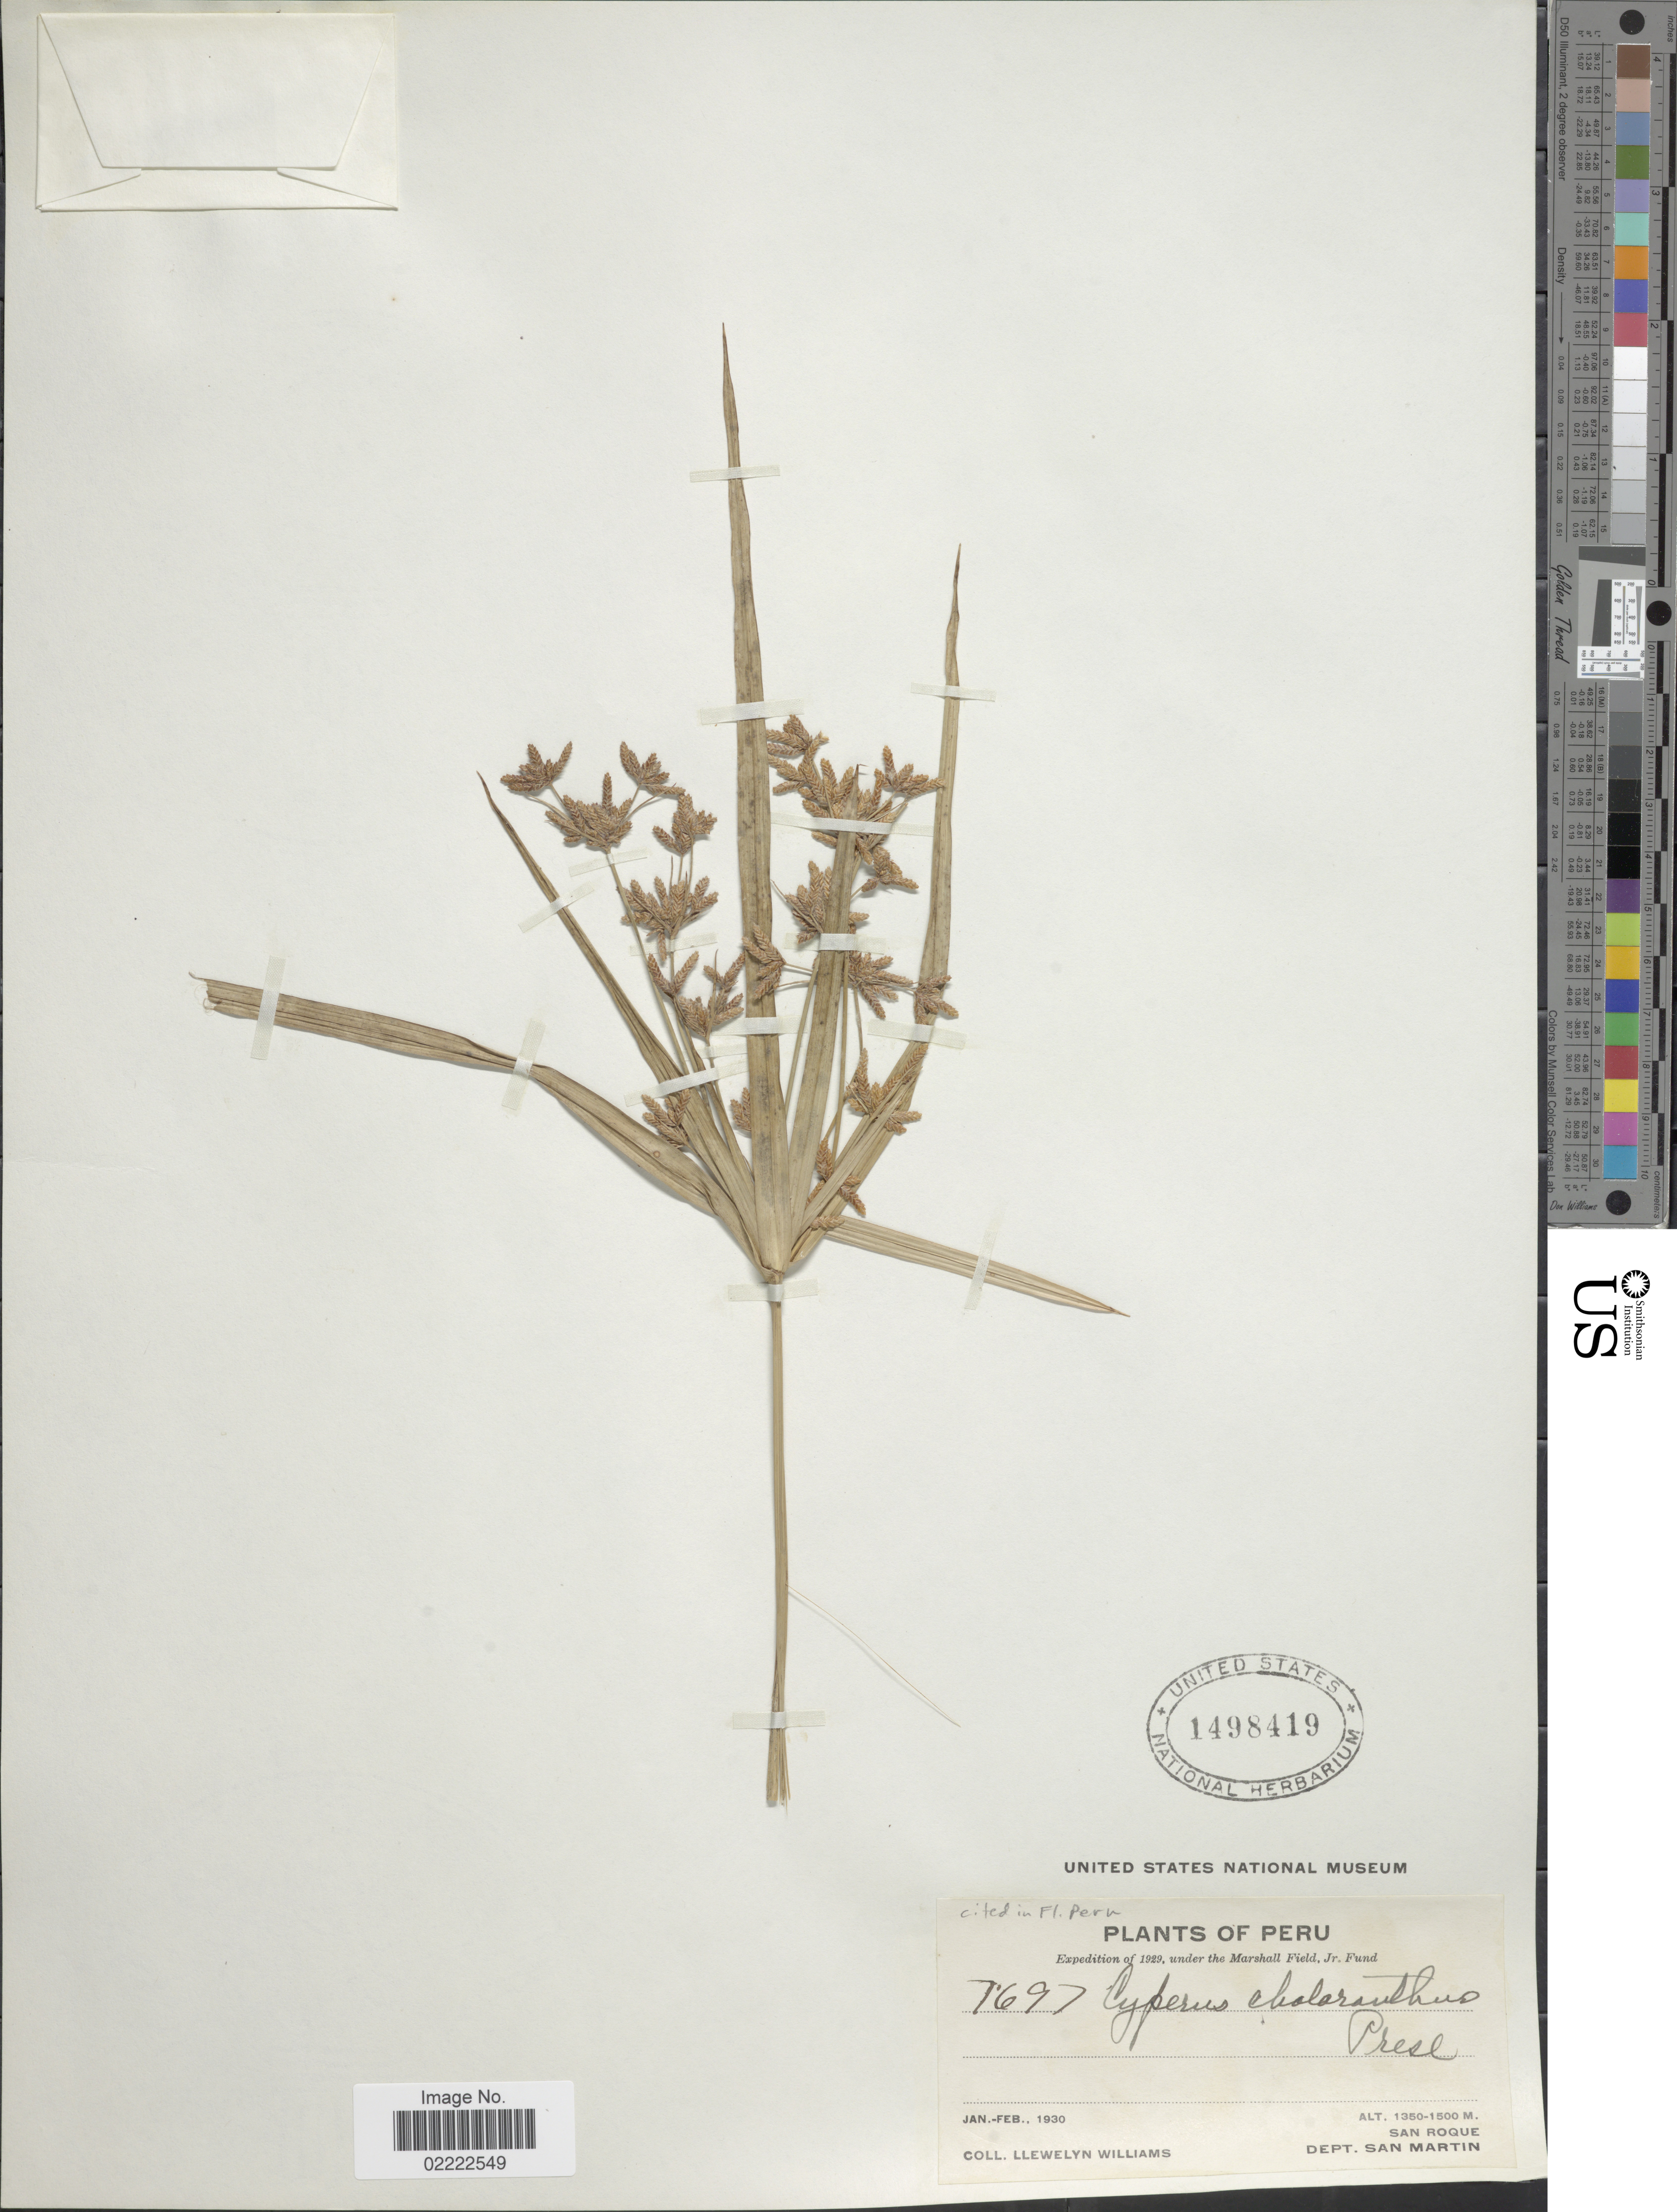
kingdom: Plantae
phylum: Tracheophyta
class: Liliopsida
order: Poales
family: Cyperaceae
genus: Cyperus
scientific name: Cyperus laxus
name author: Lam.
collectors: Ll. Williams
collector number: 7697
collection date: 1930-01/1930-02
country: Peru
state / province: San Martín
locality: San Roque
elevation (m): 1350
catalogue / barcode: US 1498419